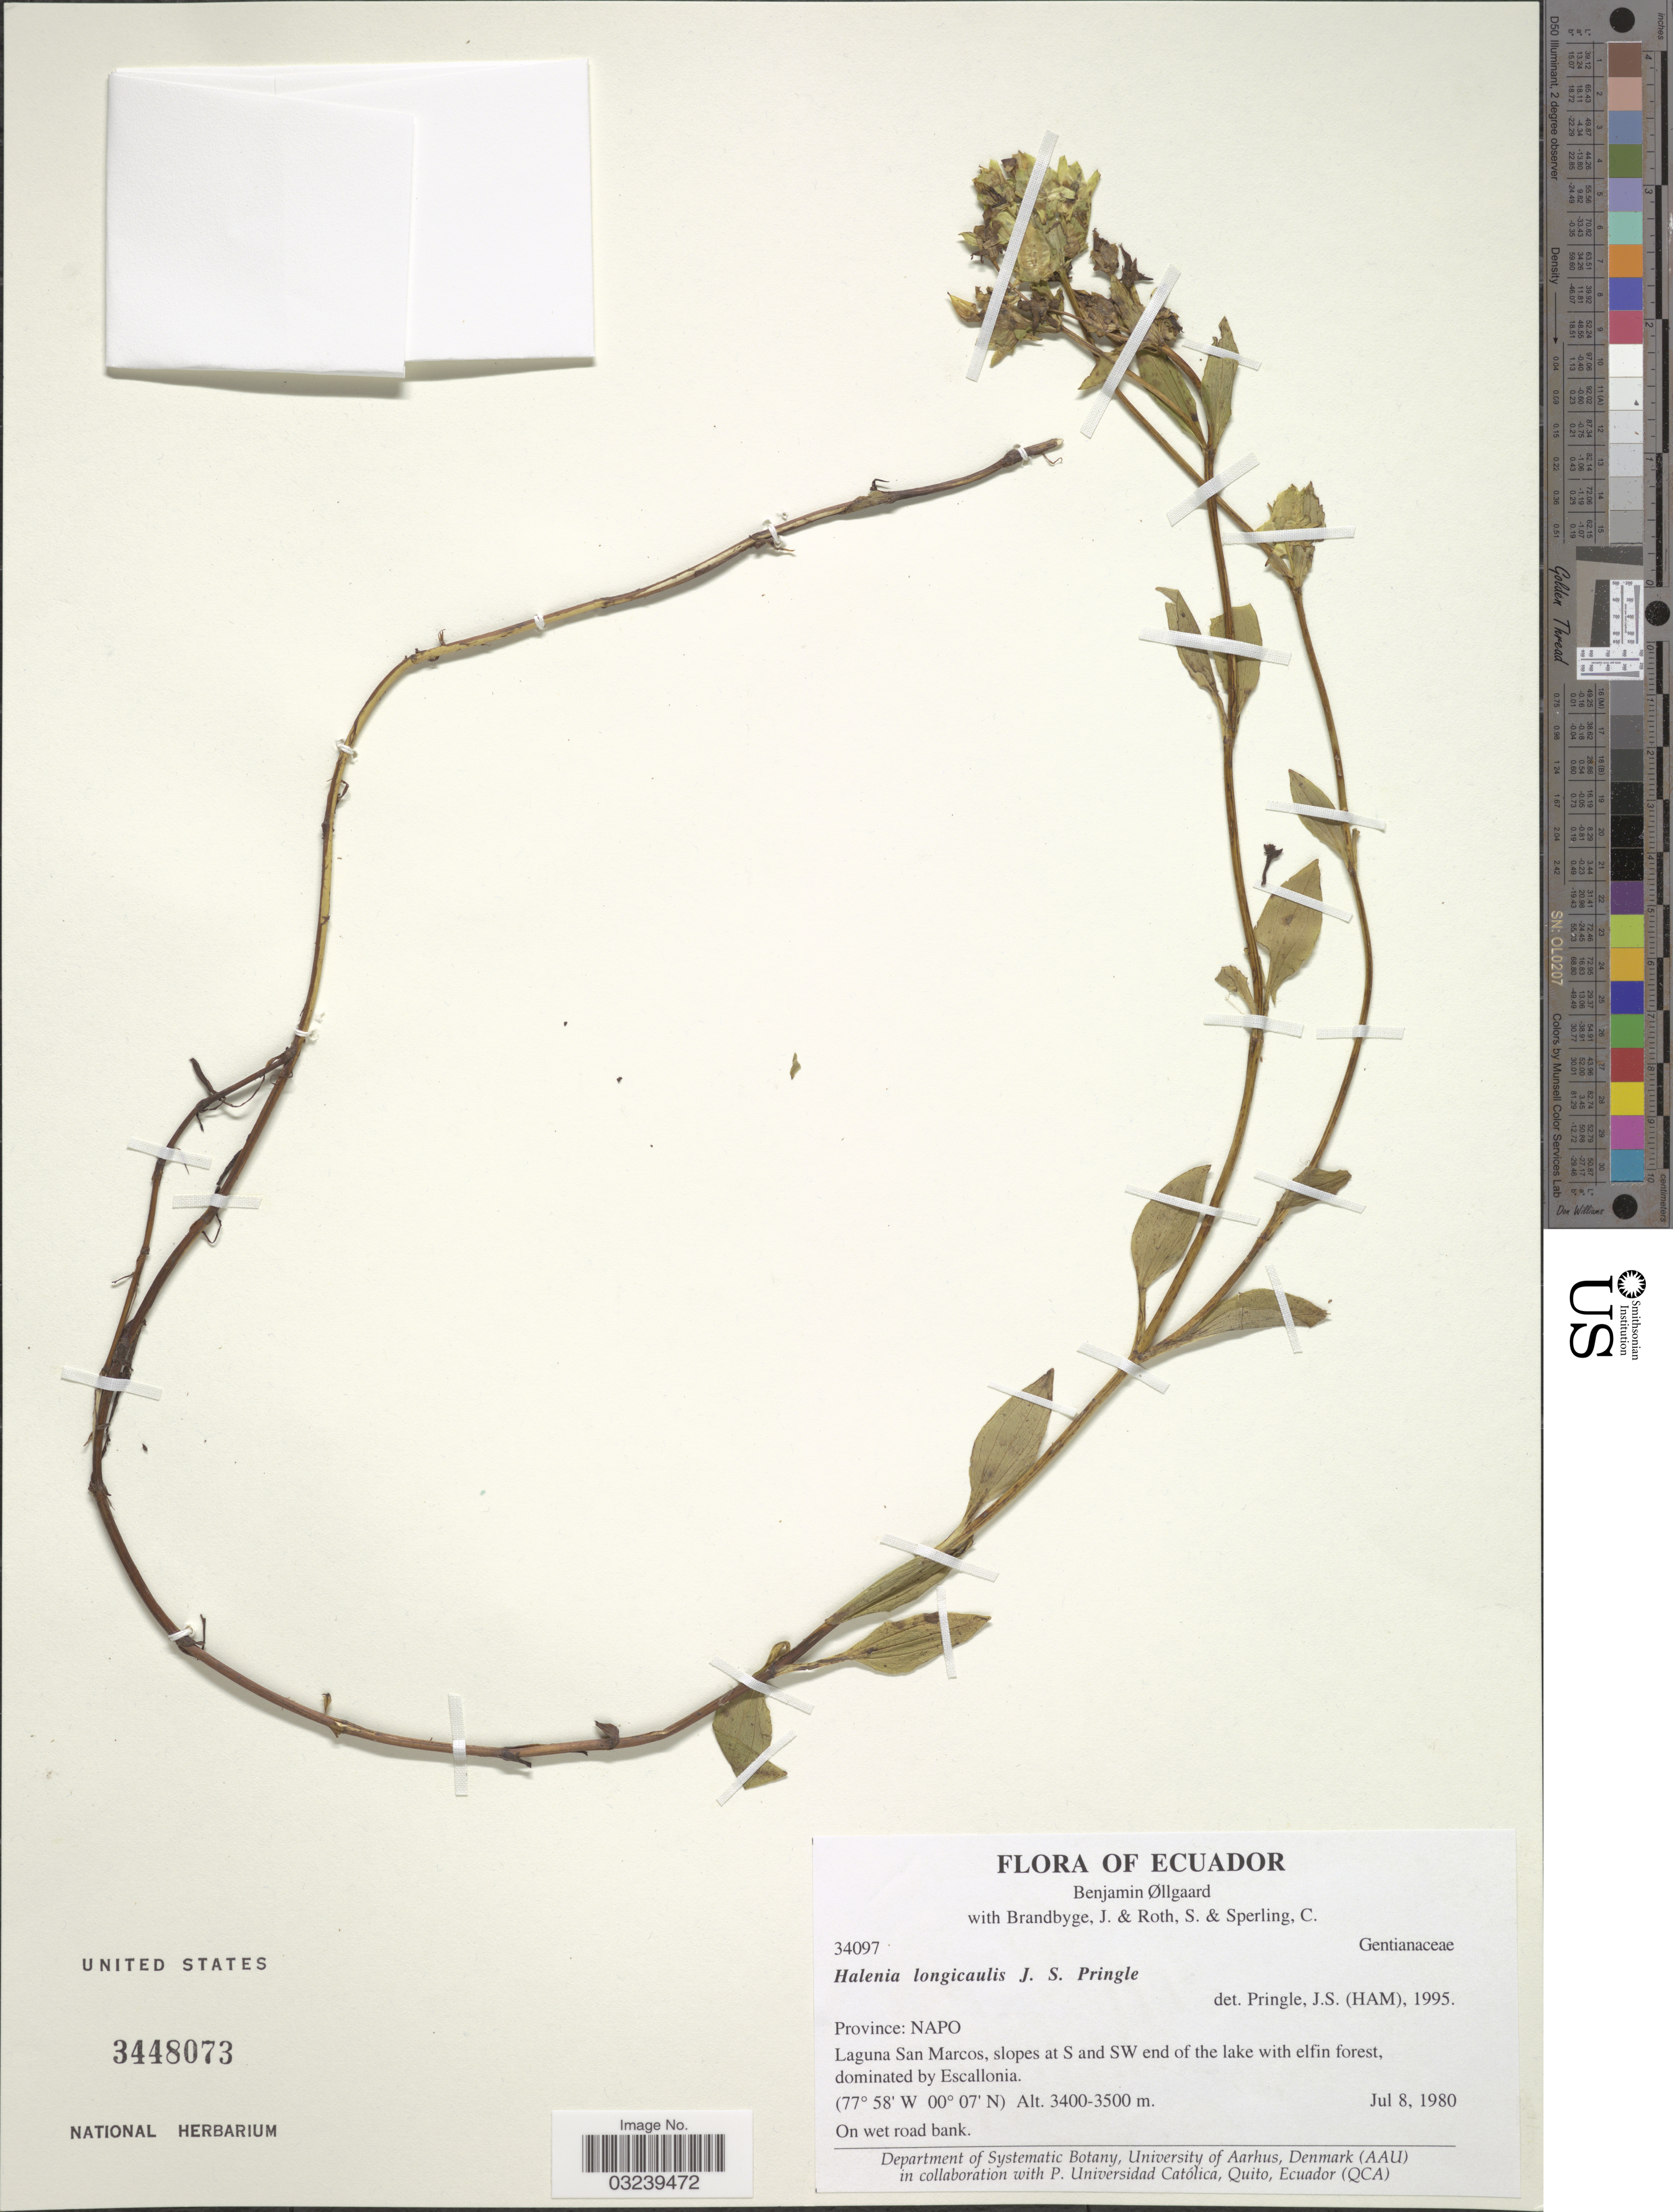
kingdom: Plantae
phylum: Tracheophyta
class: Magnoliopsida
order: Gentianales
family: Gentianaceae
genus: Halenia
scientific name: Halenia longicaulis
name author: J.S. Pringle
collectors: B. Øllgaard, J. Brandbyge, S. Roth & C. Sperling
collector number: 34097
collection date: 1980-07-08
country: Ecuador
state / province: Napo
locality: Laguna San Marcos, slopes at S and SW end of the lake with elfin forest.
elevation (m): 3400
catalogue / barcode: US 3448073